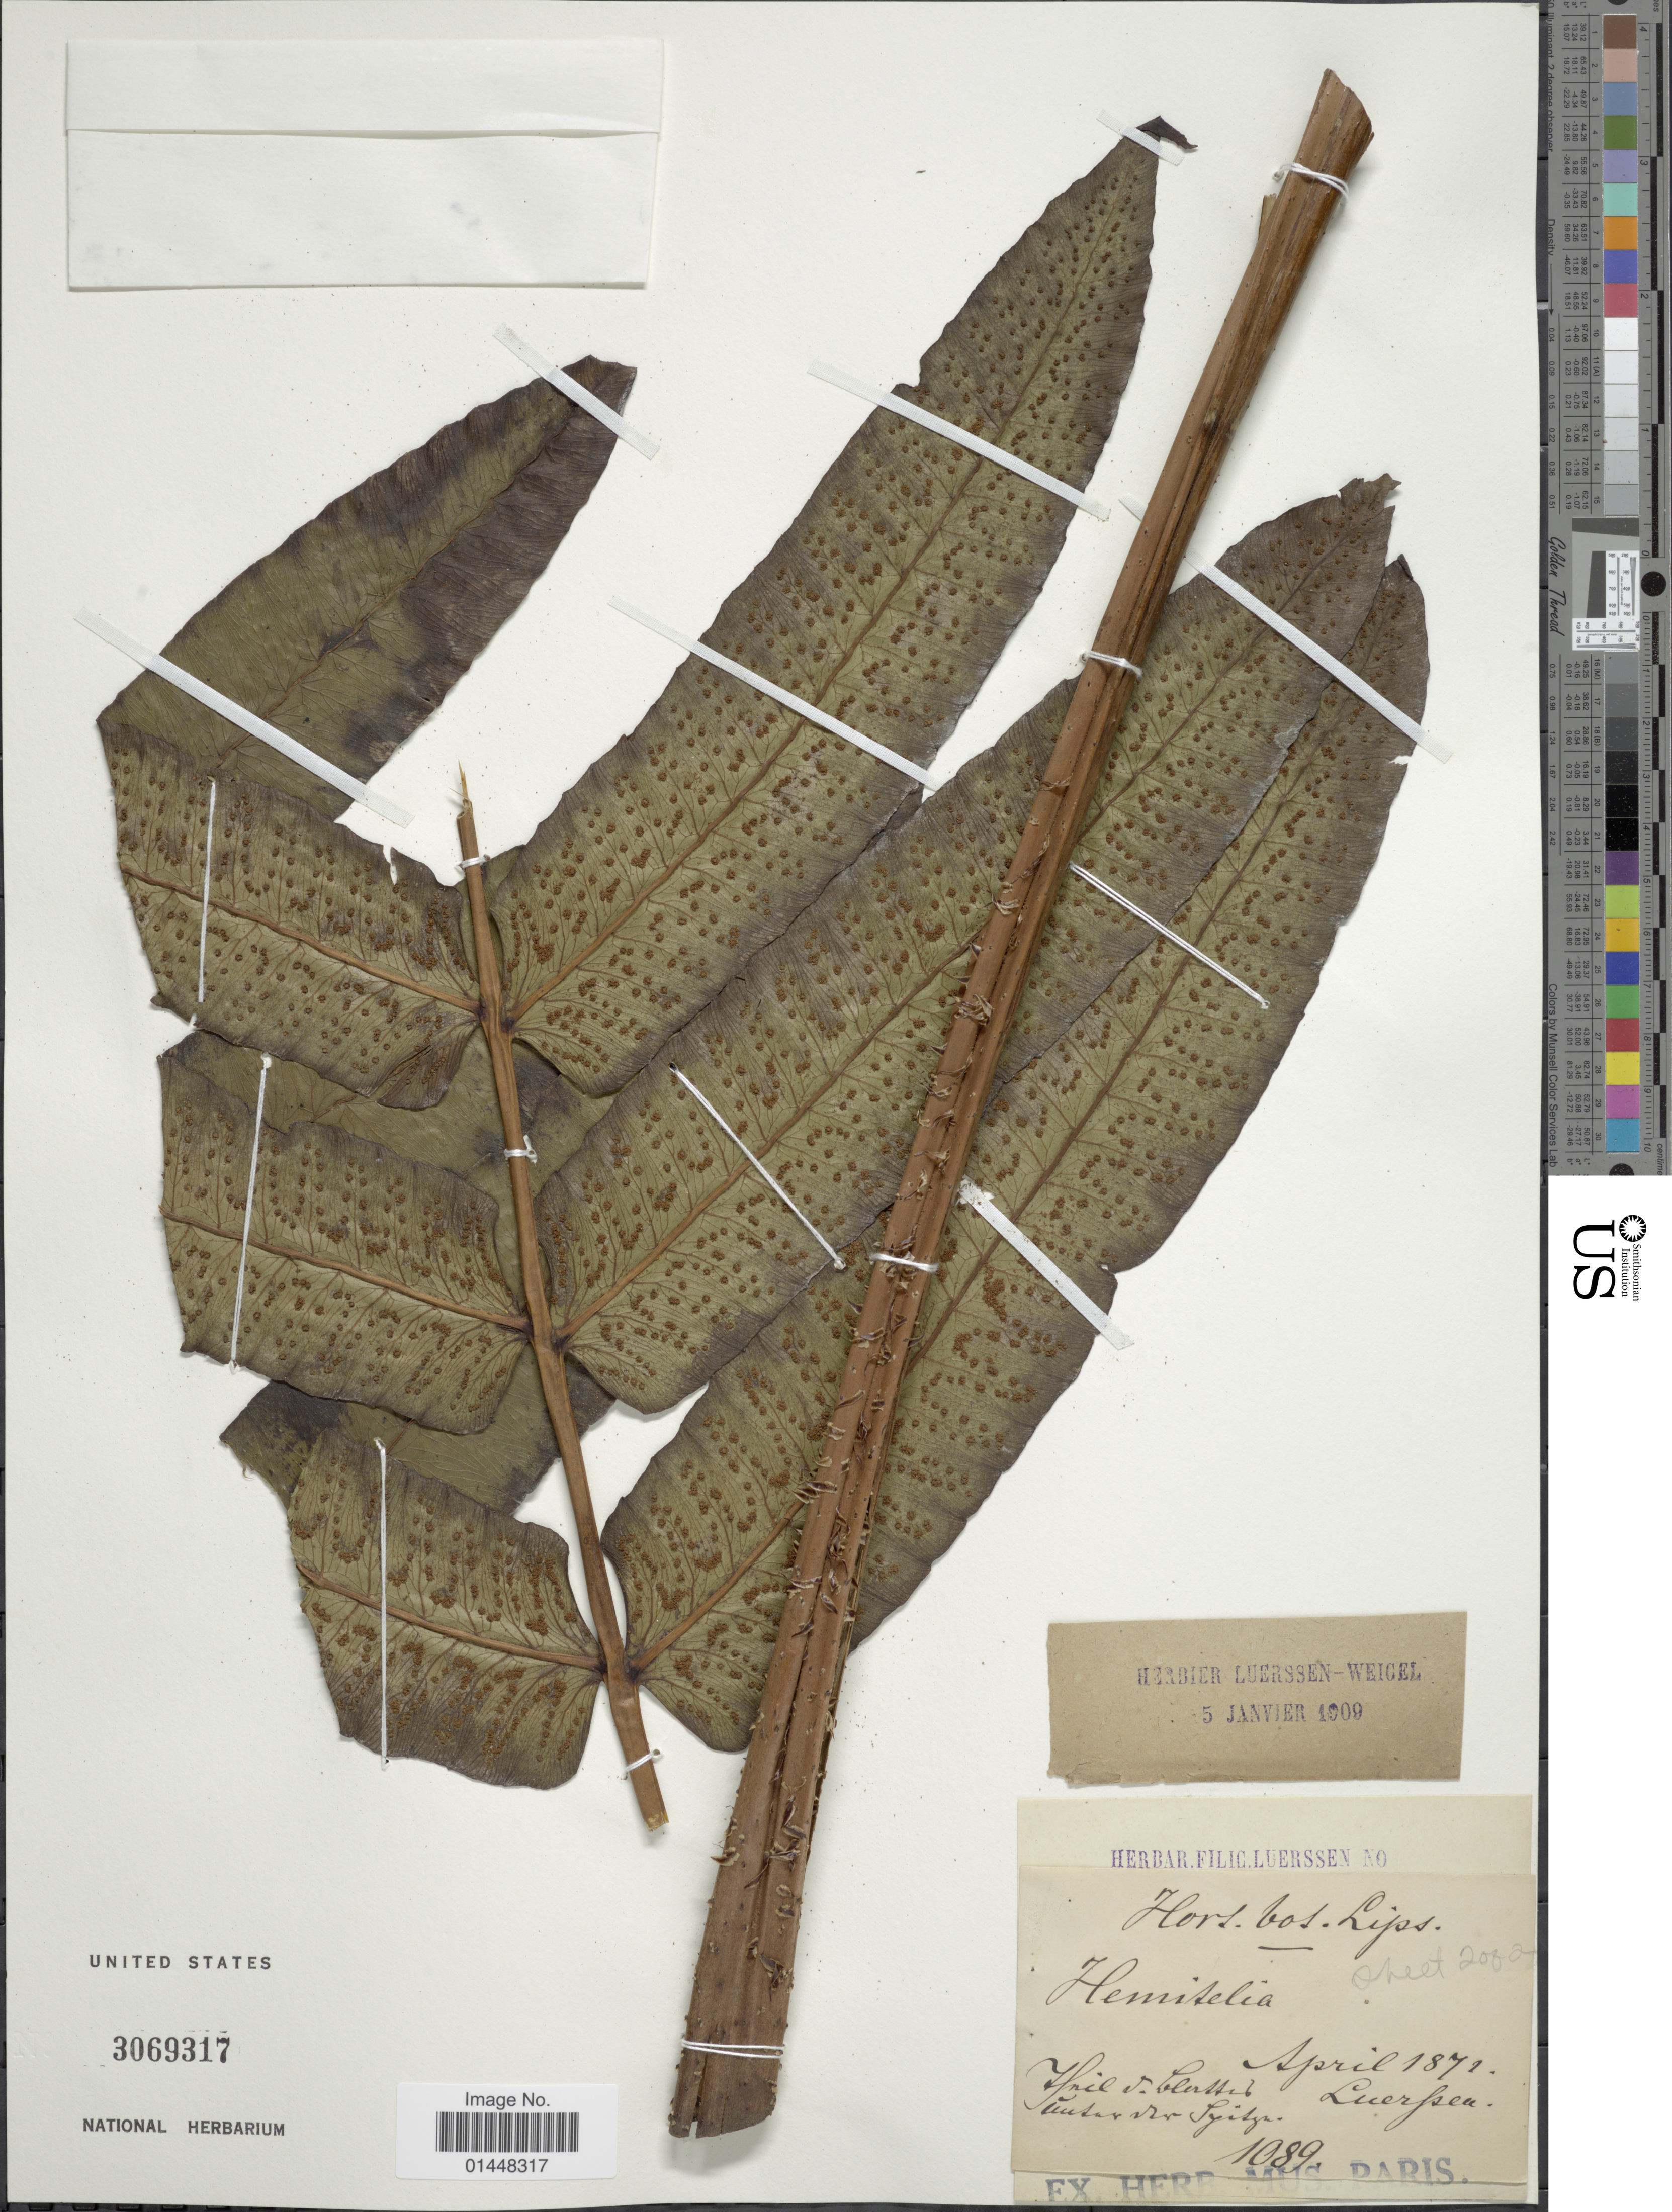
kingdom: Plantae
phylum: Tracheophyta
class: Polypodiopsida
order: Cyatheales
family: Cyatheaceae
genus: Cyathea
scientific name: Cyathea sp.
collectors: Luerssen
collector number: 1089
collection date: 1872-04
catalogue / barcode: US 3069317